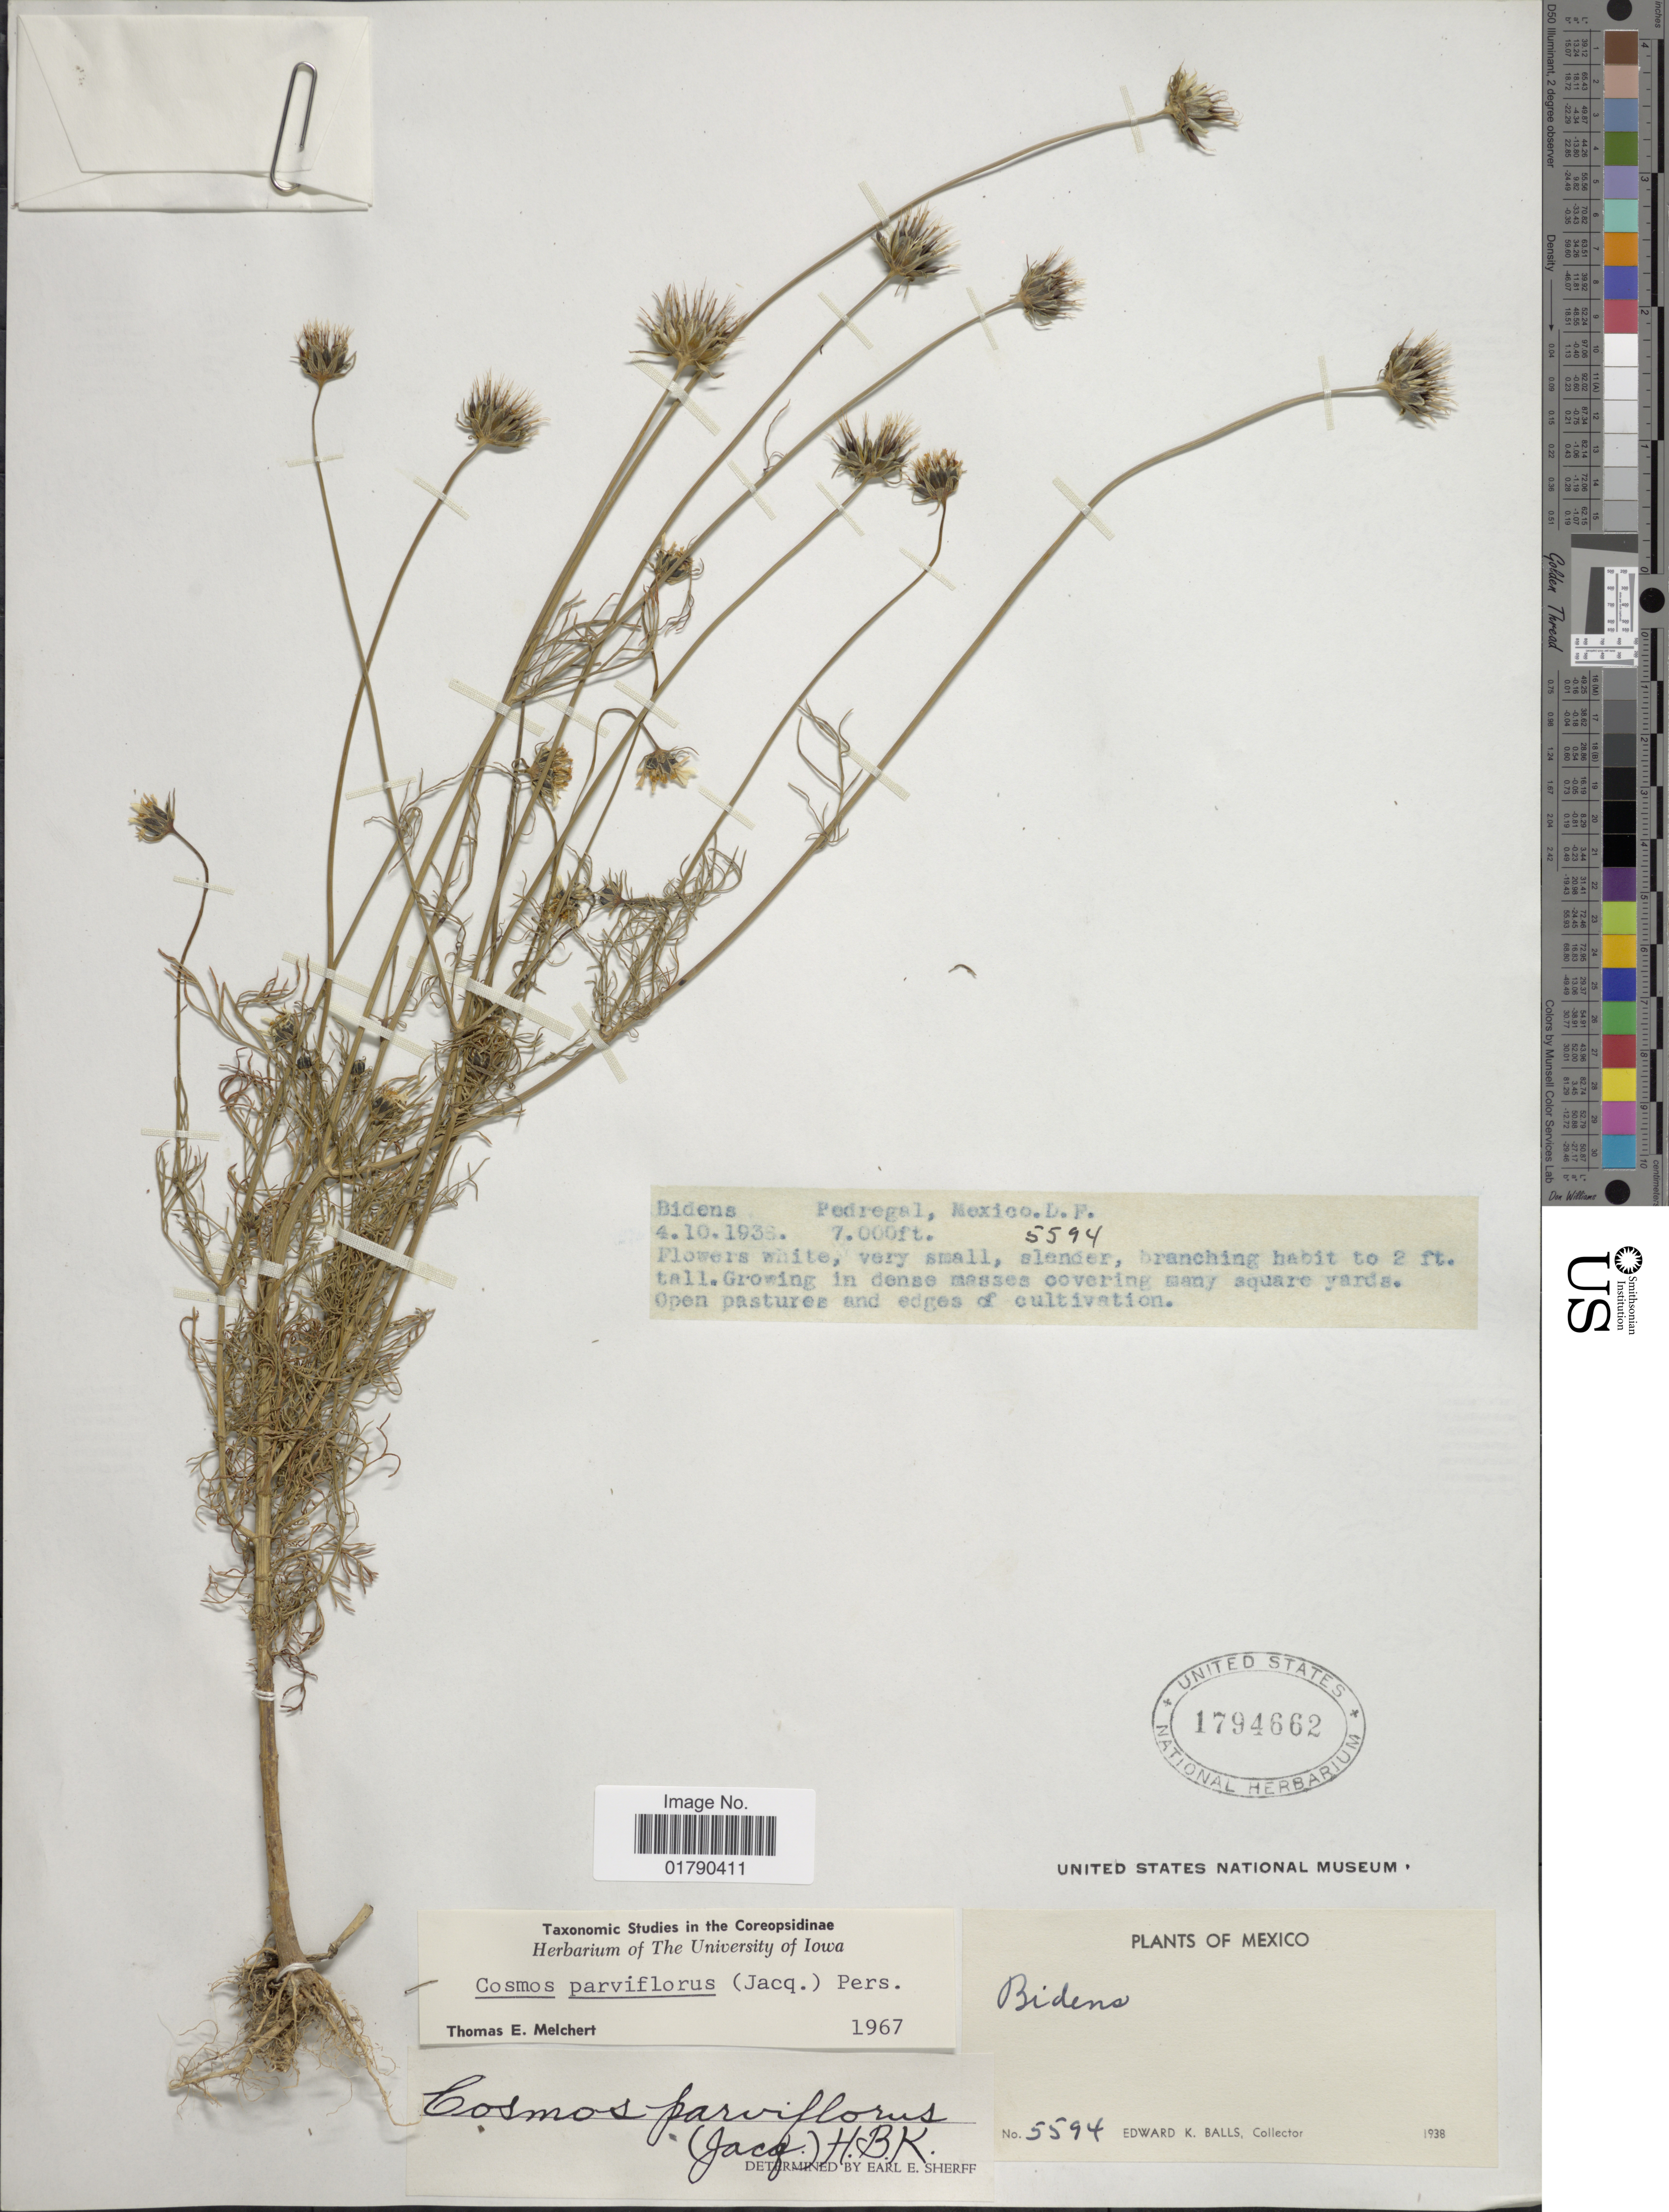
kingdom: Plantae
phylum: Tracheophyta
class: Magnoliopsida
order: Asterales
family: Asteraceae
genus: Cosmos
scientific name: Cosmos parviflorus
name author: (Jacq.) Pers.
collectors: E. K. Balls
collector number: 5594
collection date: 1938-10-04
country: Mexico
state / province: Distrito Federal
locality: Pedregal, D. F.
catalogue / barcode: US 1794662